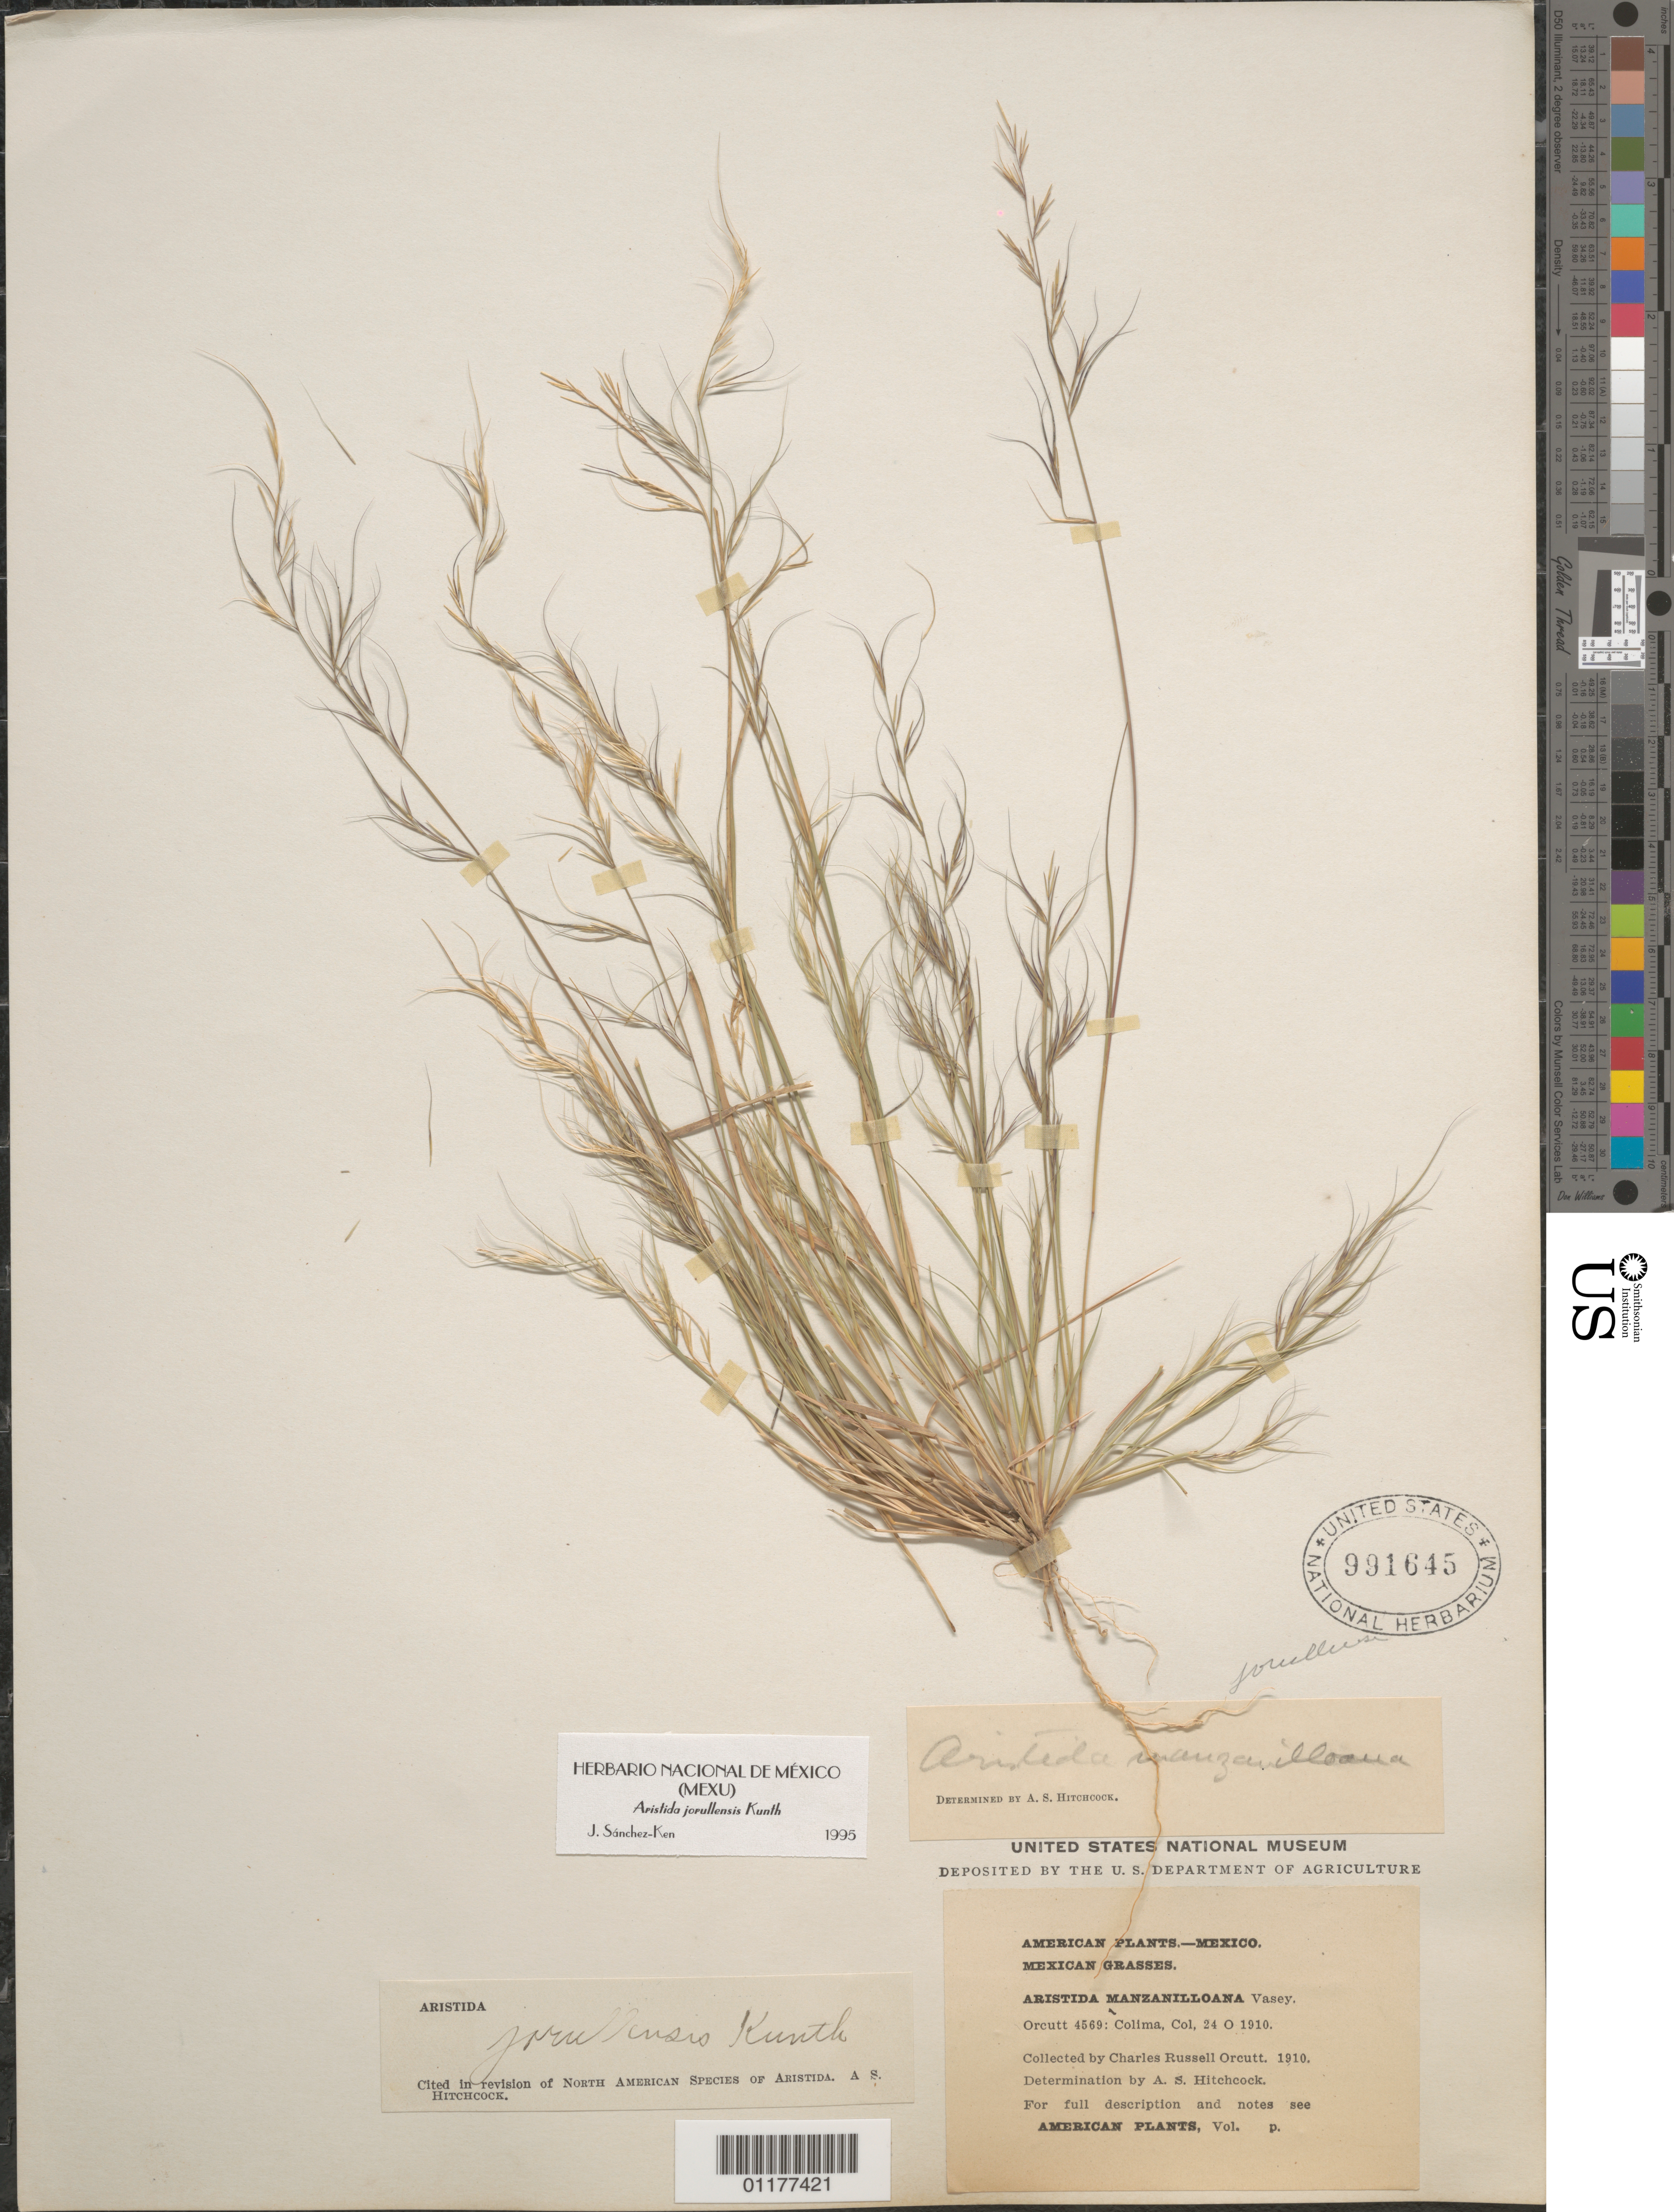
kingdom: Plantae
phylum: Tracheophyta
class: Liliopsida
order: Poales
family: Poaceae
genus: Aristida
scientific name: Aristida jorullensis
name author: Kunth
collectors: C. R. Orcutt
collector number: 4569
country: Mexico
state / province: Colima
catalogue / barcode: US 991645